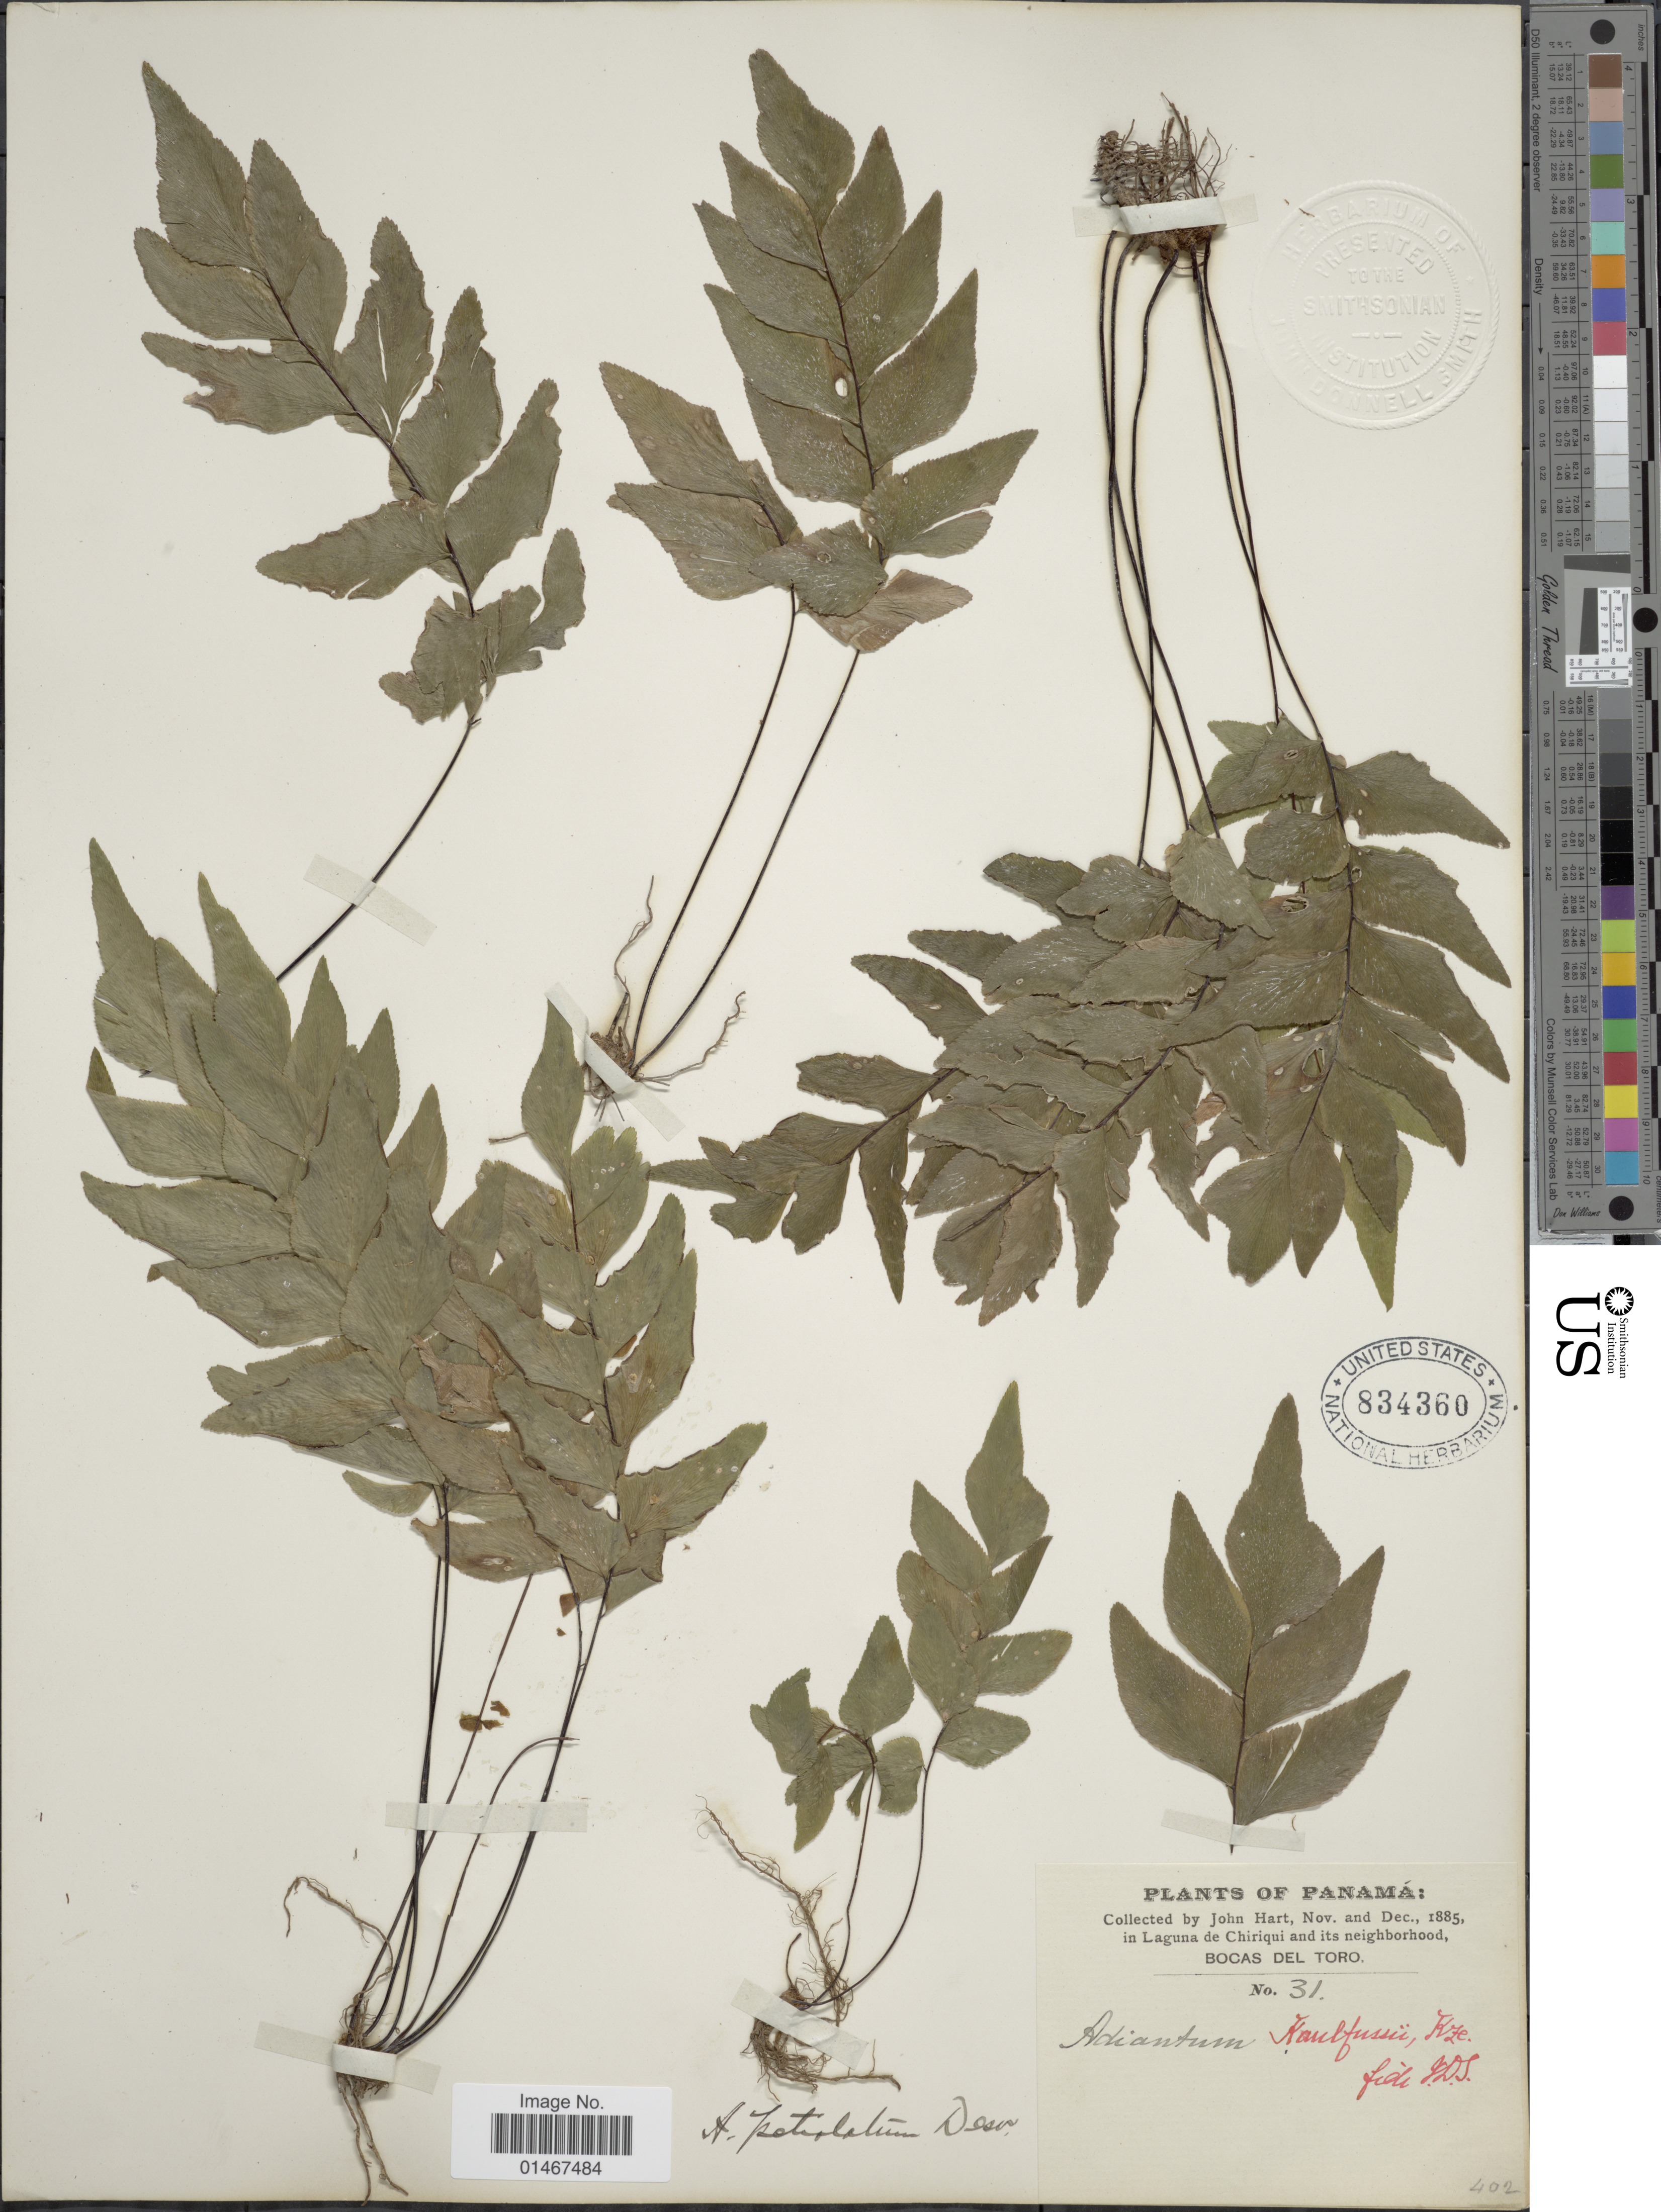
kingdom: Plantae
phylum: Tracheophyta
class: Polypodiopsida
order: Polypodiales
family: Pteridaceae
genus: Adiantum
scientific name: Adiantum petiolatum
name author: Desv.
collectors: J. H. Hart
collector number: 31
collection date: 1885-11/1885-12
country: Panama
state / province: Bocas del Toro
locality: In Laguna de Chiriqui and its neighborhood.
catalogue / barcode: US 834360